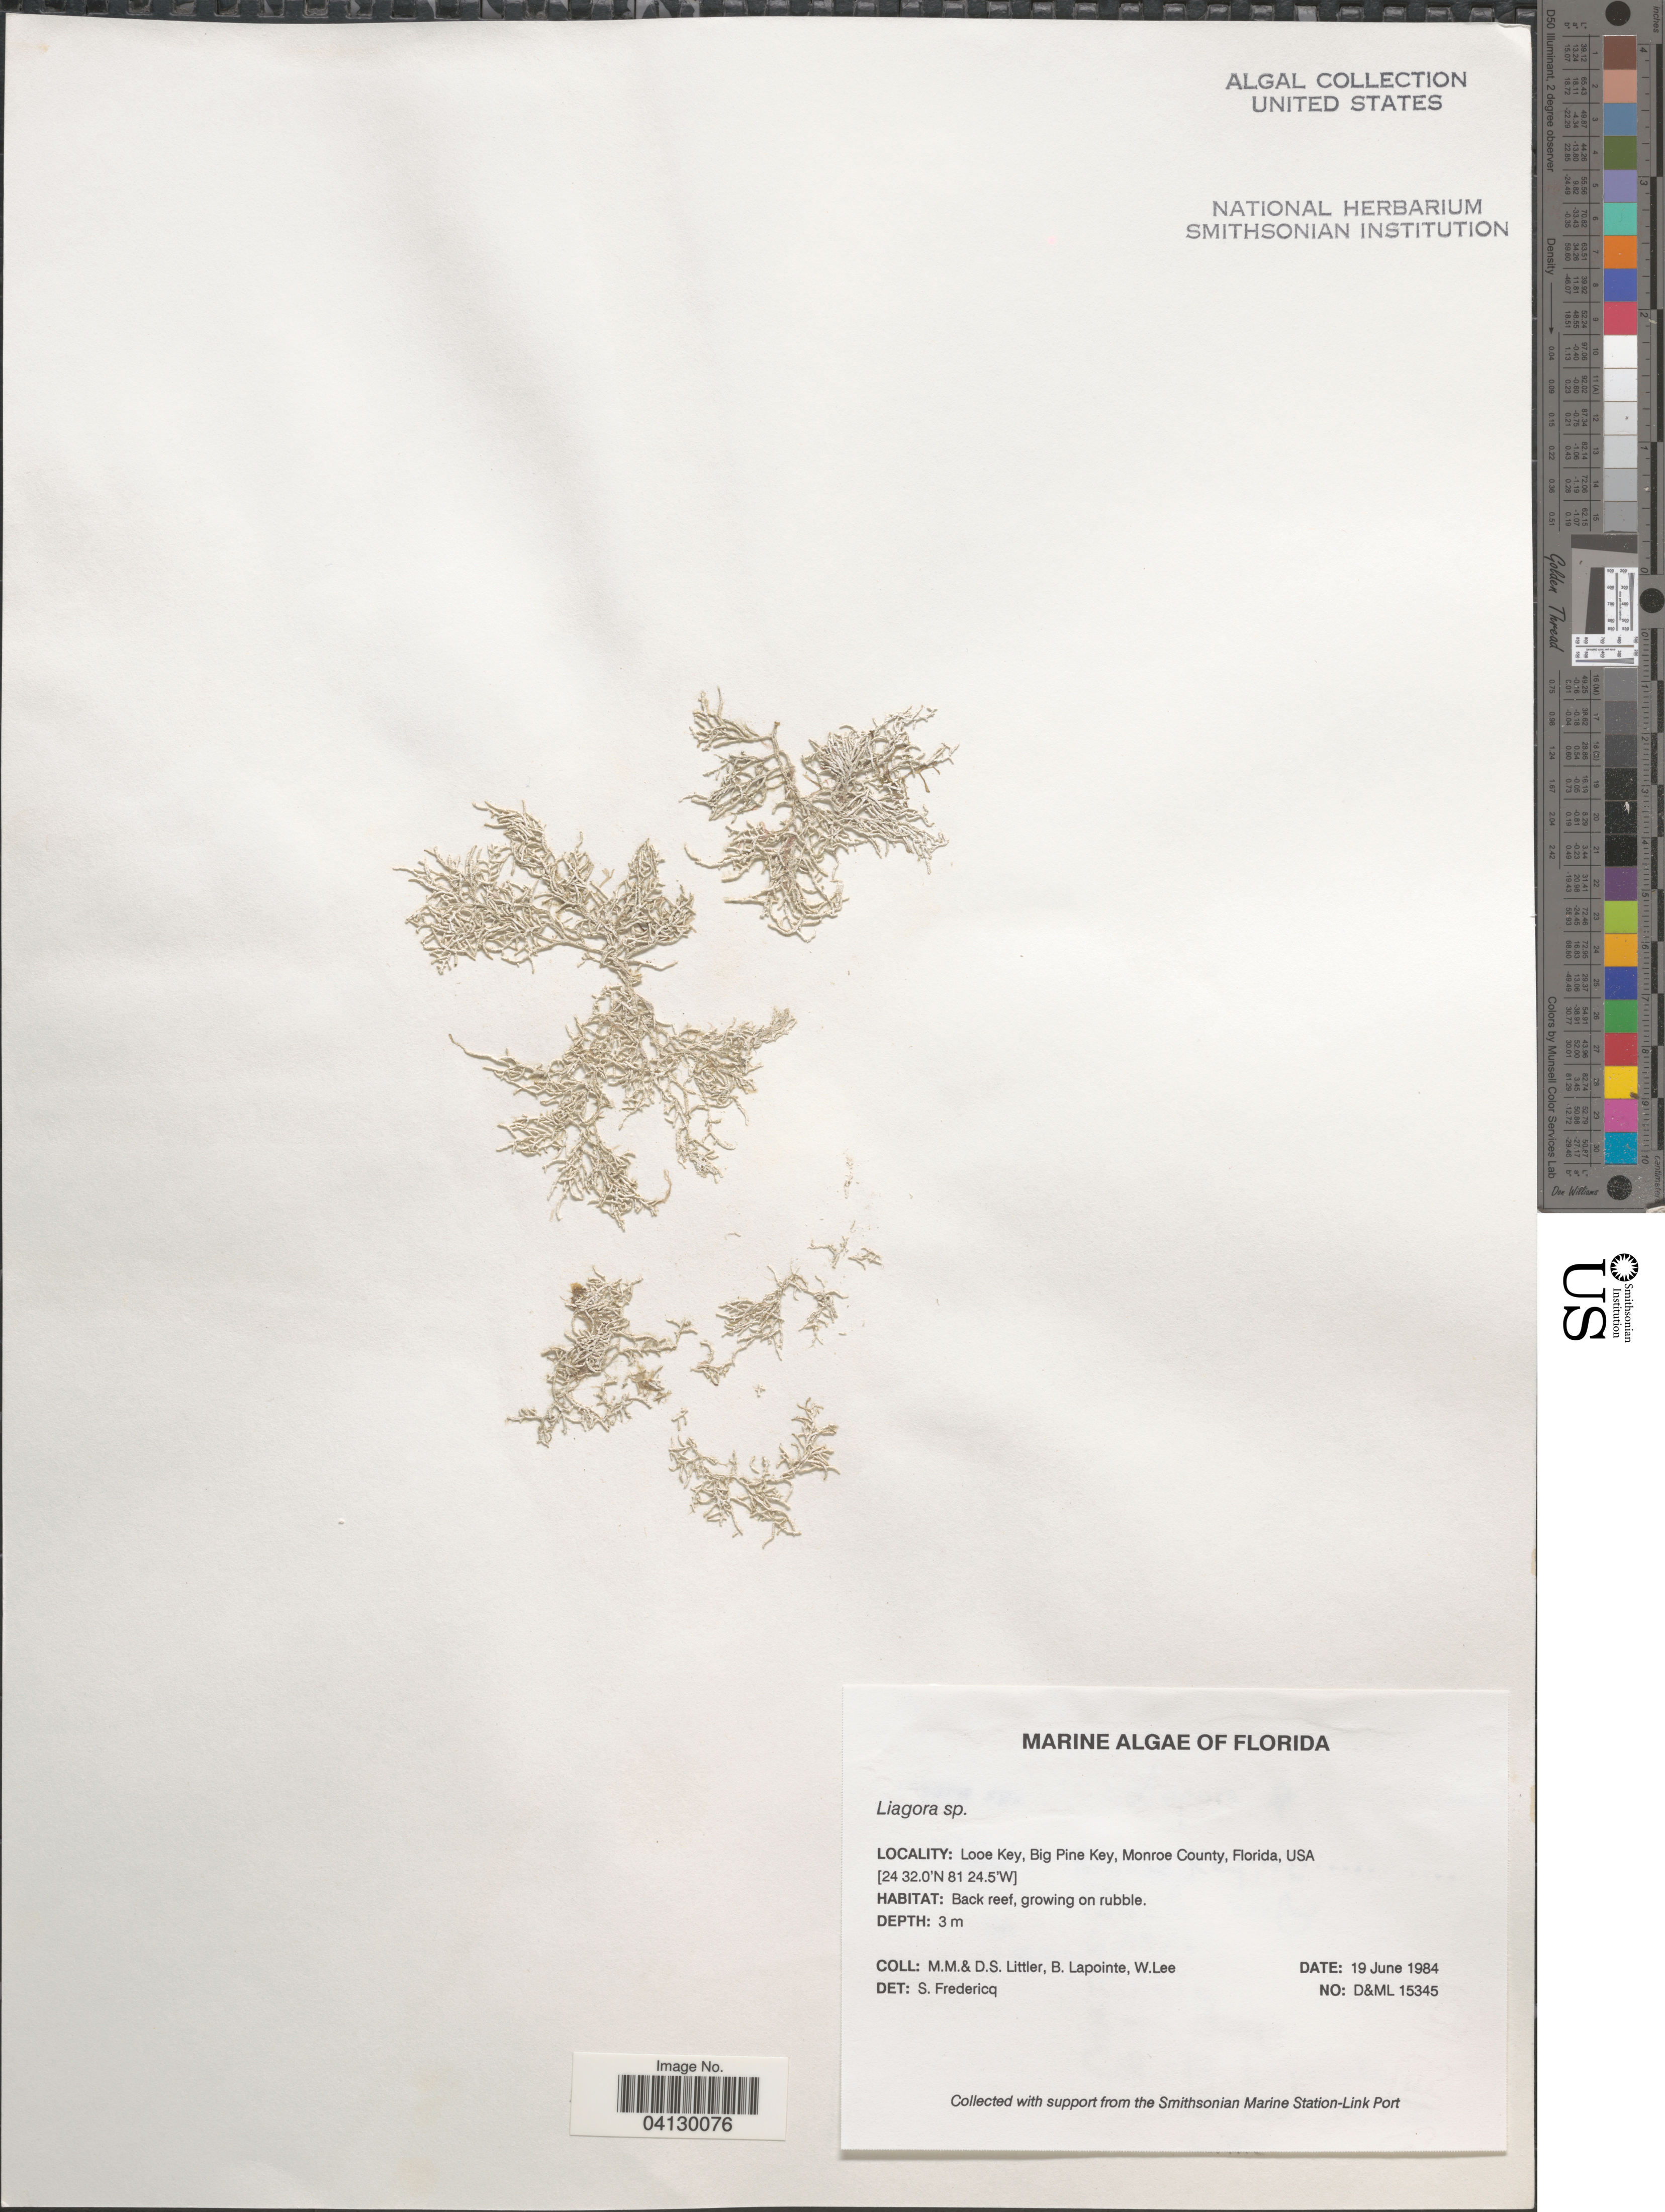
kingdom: Plantae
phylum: Rhodophyta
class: Florideophyceae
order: Nemaliales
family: Liagoraceae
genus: Liagora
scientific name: Liagora sp.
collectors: D. S. Littler, B. Lapointe & W. Lee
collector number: D&ML 15345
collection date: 1984-06-19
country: United States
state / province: Florida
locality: Looe Key, Big Pine Key, Monroe County.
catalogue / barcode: US 328824